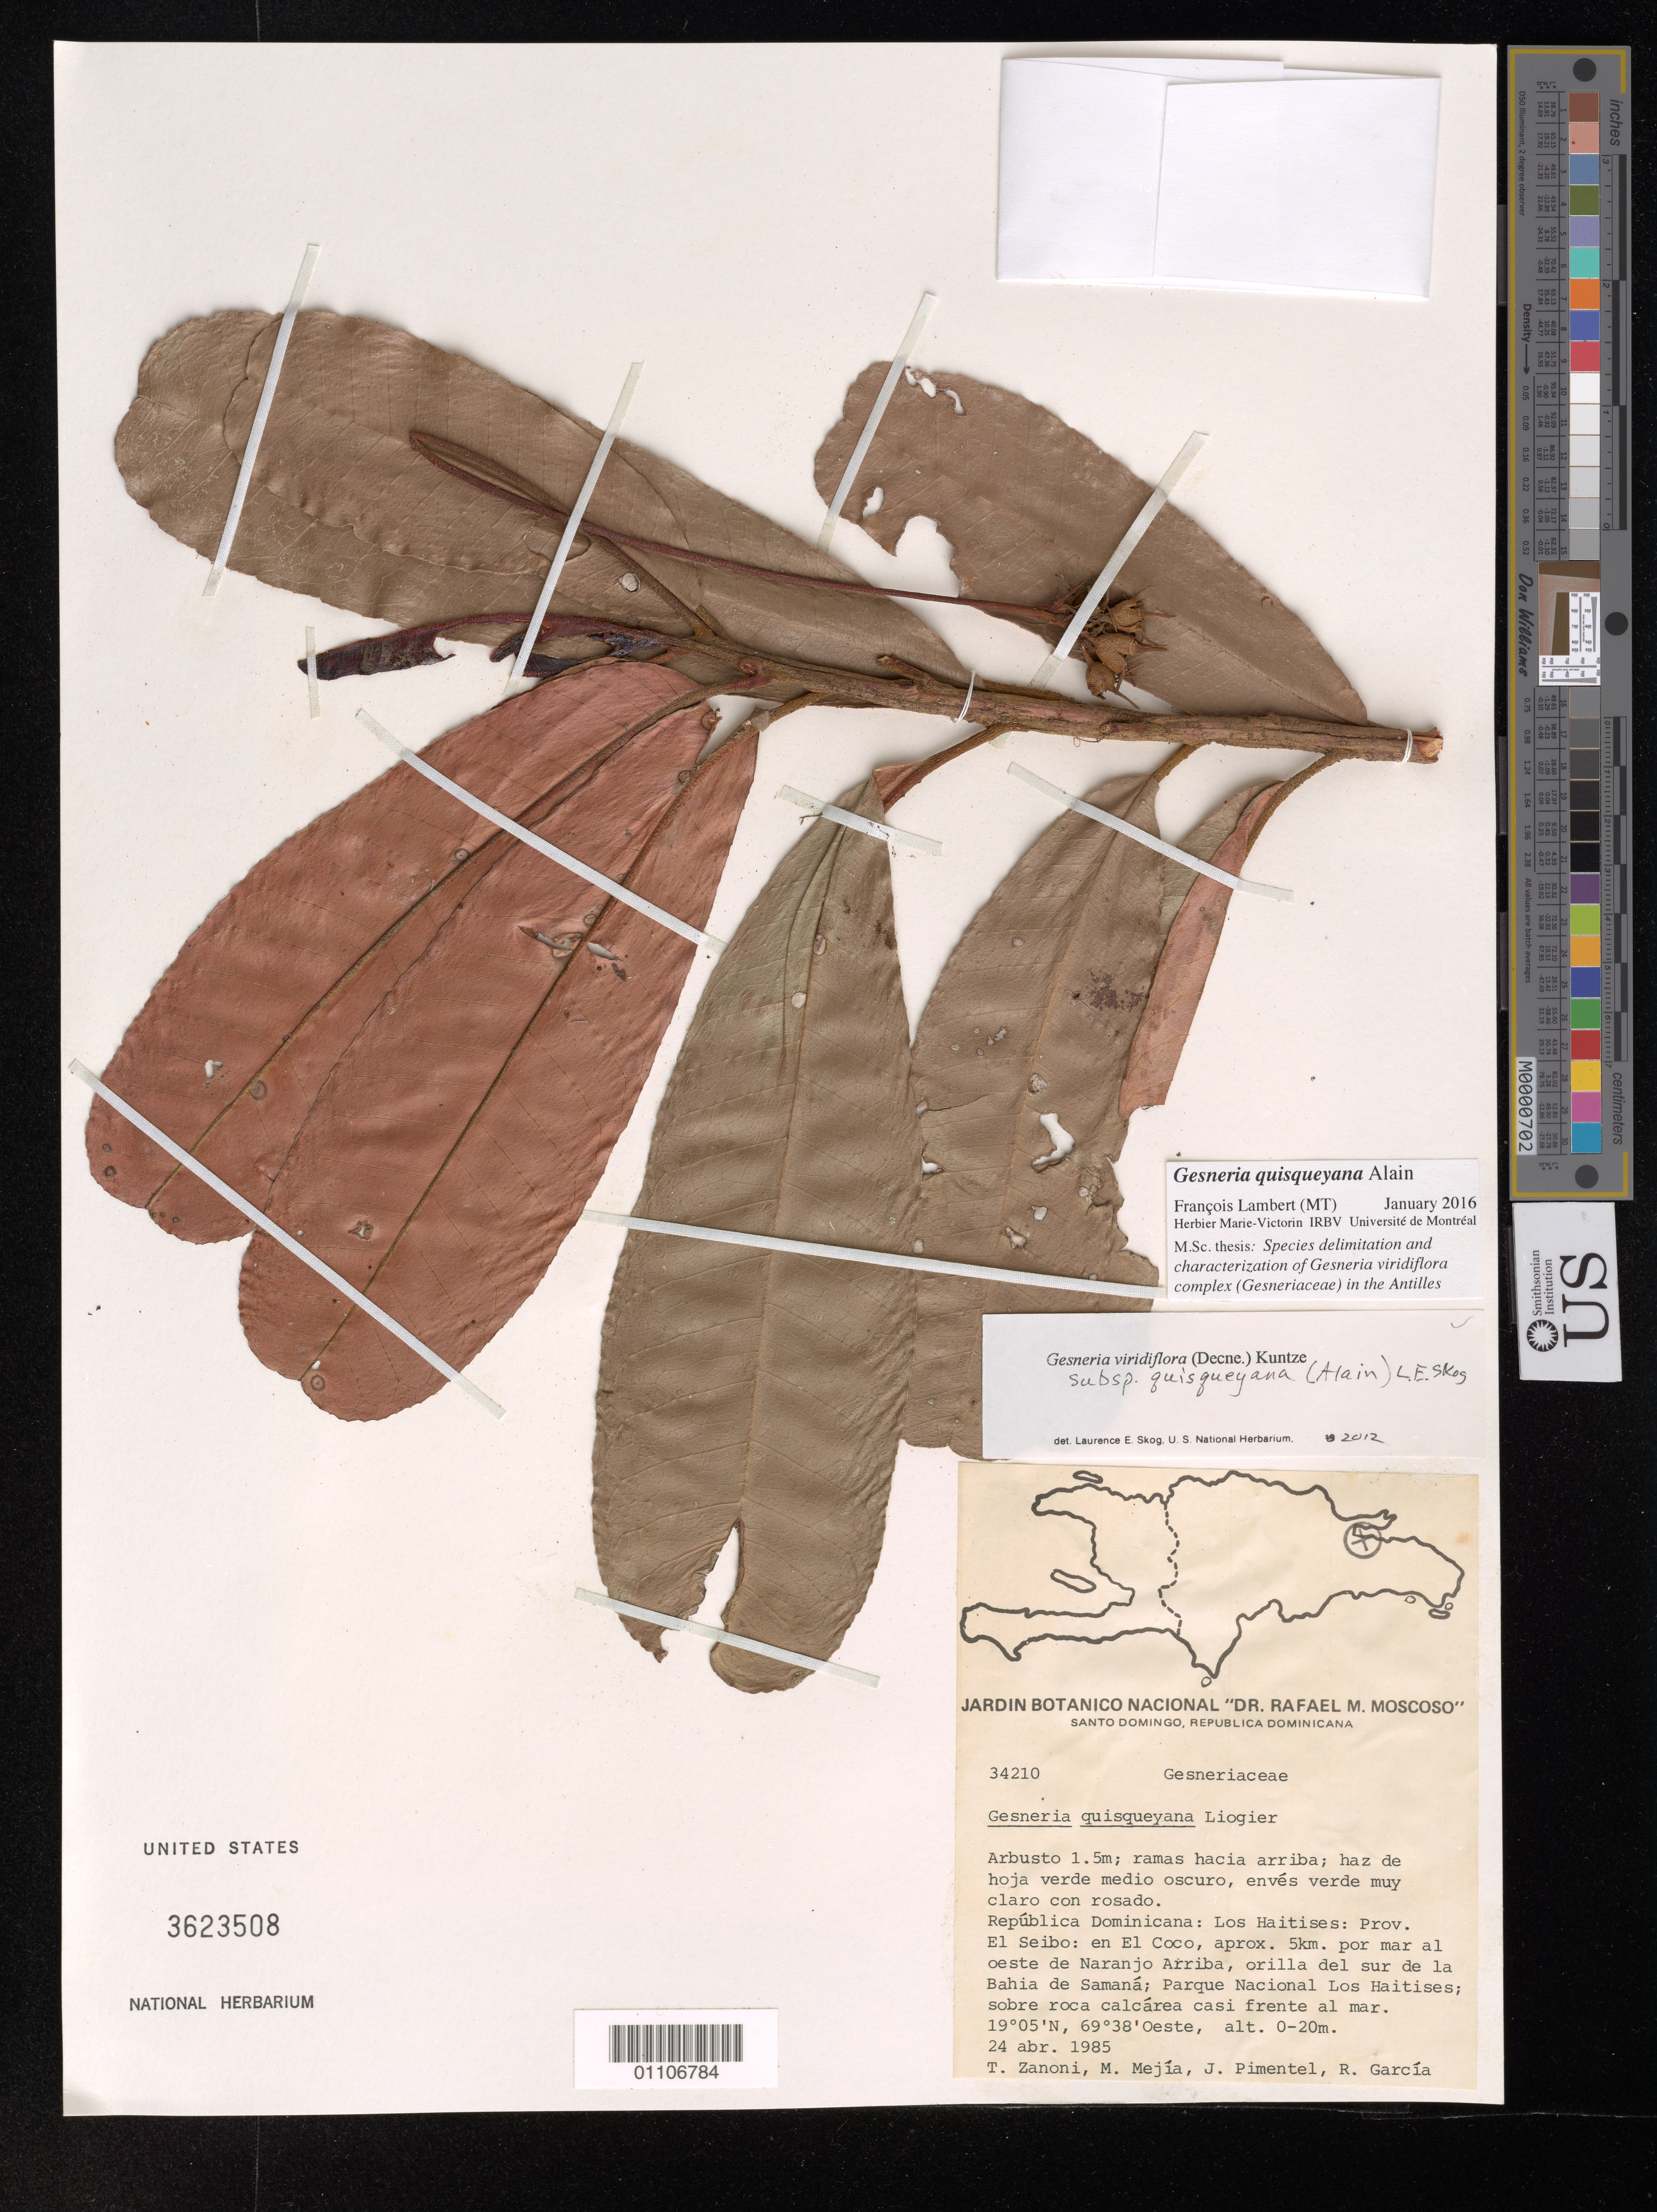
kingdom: Plantae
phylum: Tracheophyta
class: Magnoliopsida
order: Lamiales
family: Gesneriaceae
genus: Gesneria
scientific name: Gesneria quisqueyana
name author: Alain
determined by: Lambert, Francois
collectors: T. A. Zanoni, M. Mejia, J. Pimentel & R. García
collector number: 34210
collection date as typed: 24 Apr 1985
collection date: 1985-04-24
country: Dominican Republic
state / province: El Seibo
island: Hispaniola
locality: Republica Dominicana: Los Haitises: en El Coco, aprox. 5km. Por mar al coste de Naranjo Arriba, orilla del sur de la Bahia de Samana; Parque Nacional Los Haitises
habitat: Sobre roca calcarea casi frente al mar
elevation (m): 0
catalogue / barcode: US 3623508